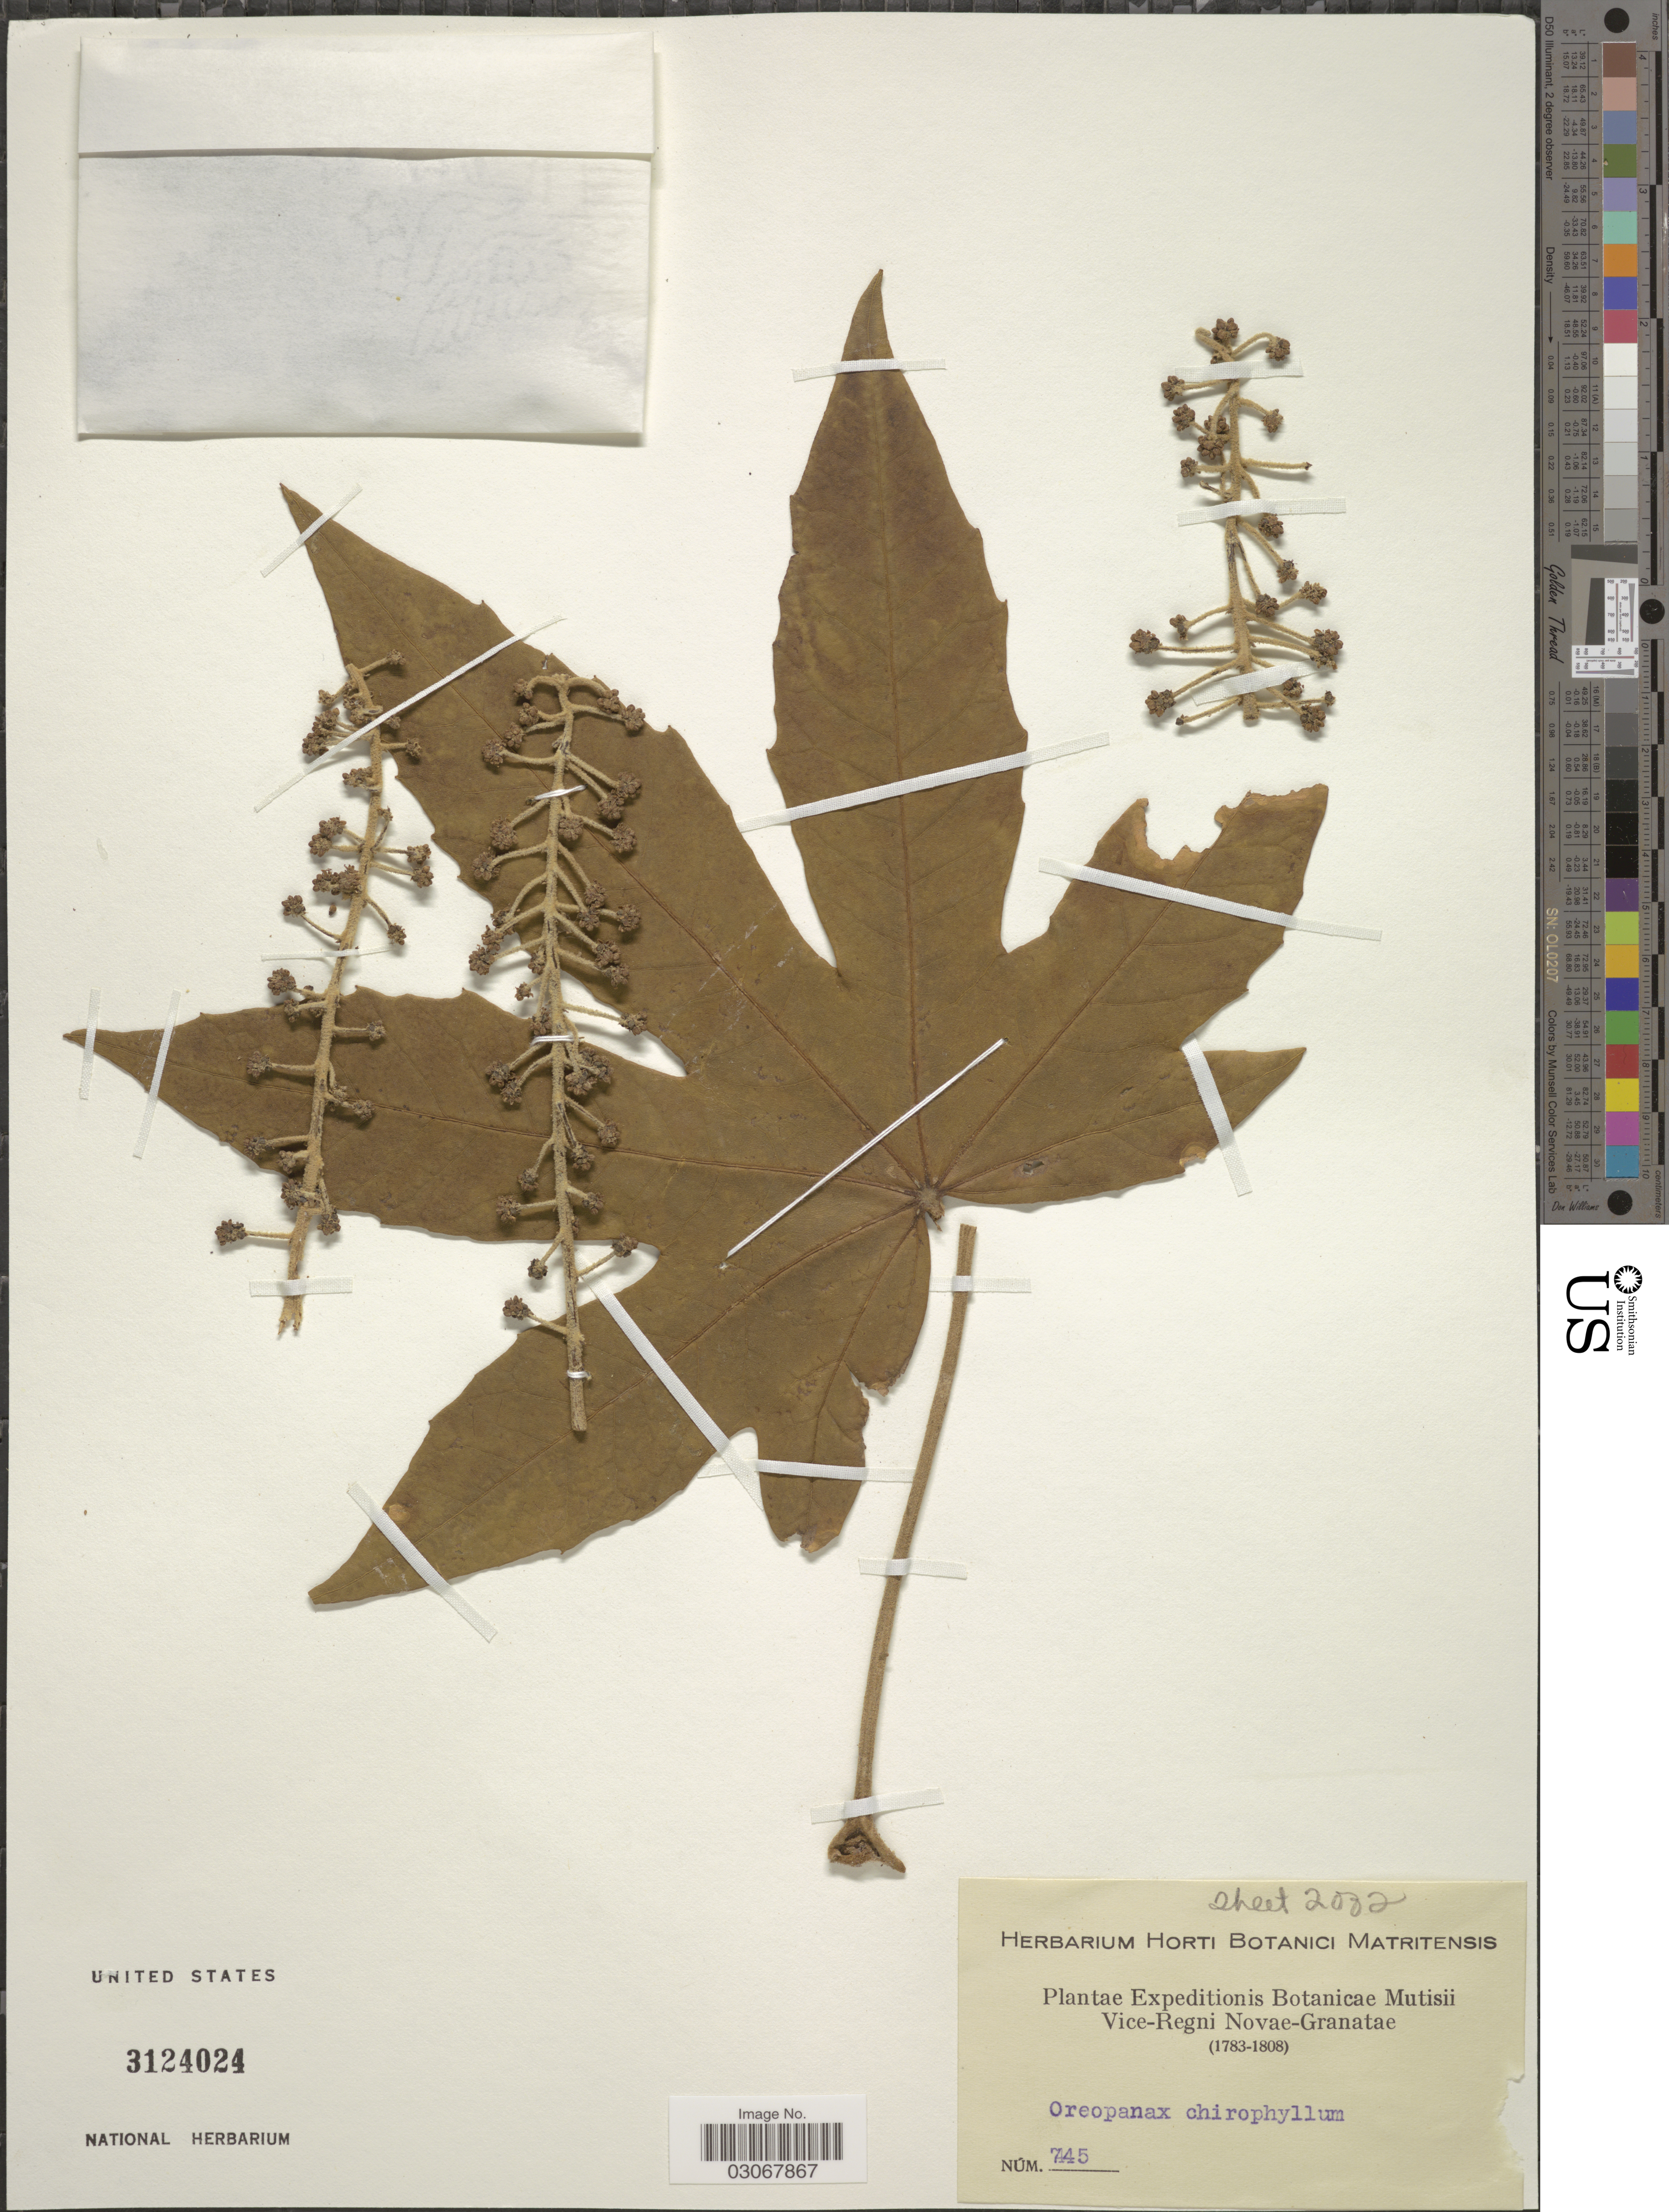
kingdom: Plantae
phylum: Tracheophyta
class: Magnoliopsida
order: Apiales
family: Araliaceae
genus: Oreopanax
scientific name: Oreopanax cheirophyllus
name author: (Spreng.) Seem.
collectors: Expeditions Botanicae Mutisii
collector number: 745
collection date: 1783/1808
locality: Vice-Regni Novae-Granatae.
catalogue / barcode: US 3124024